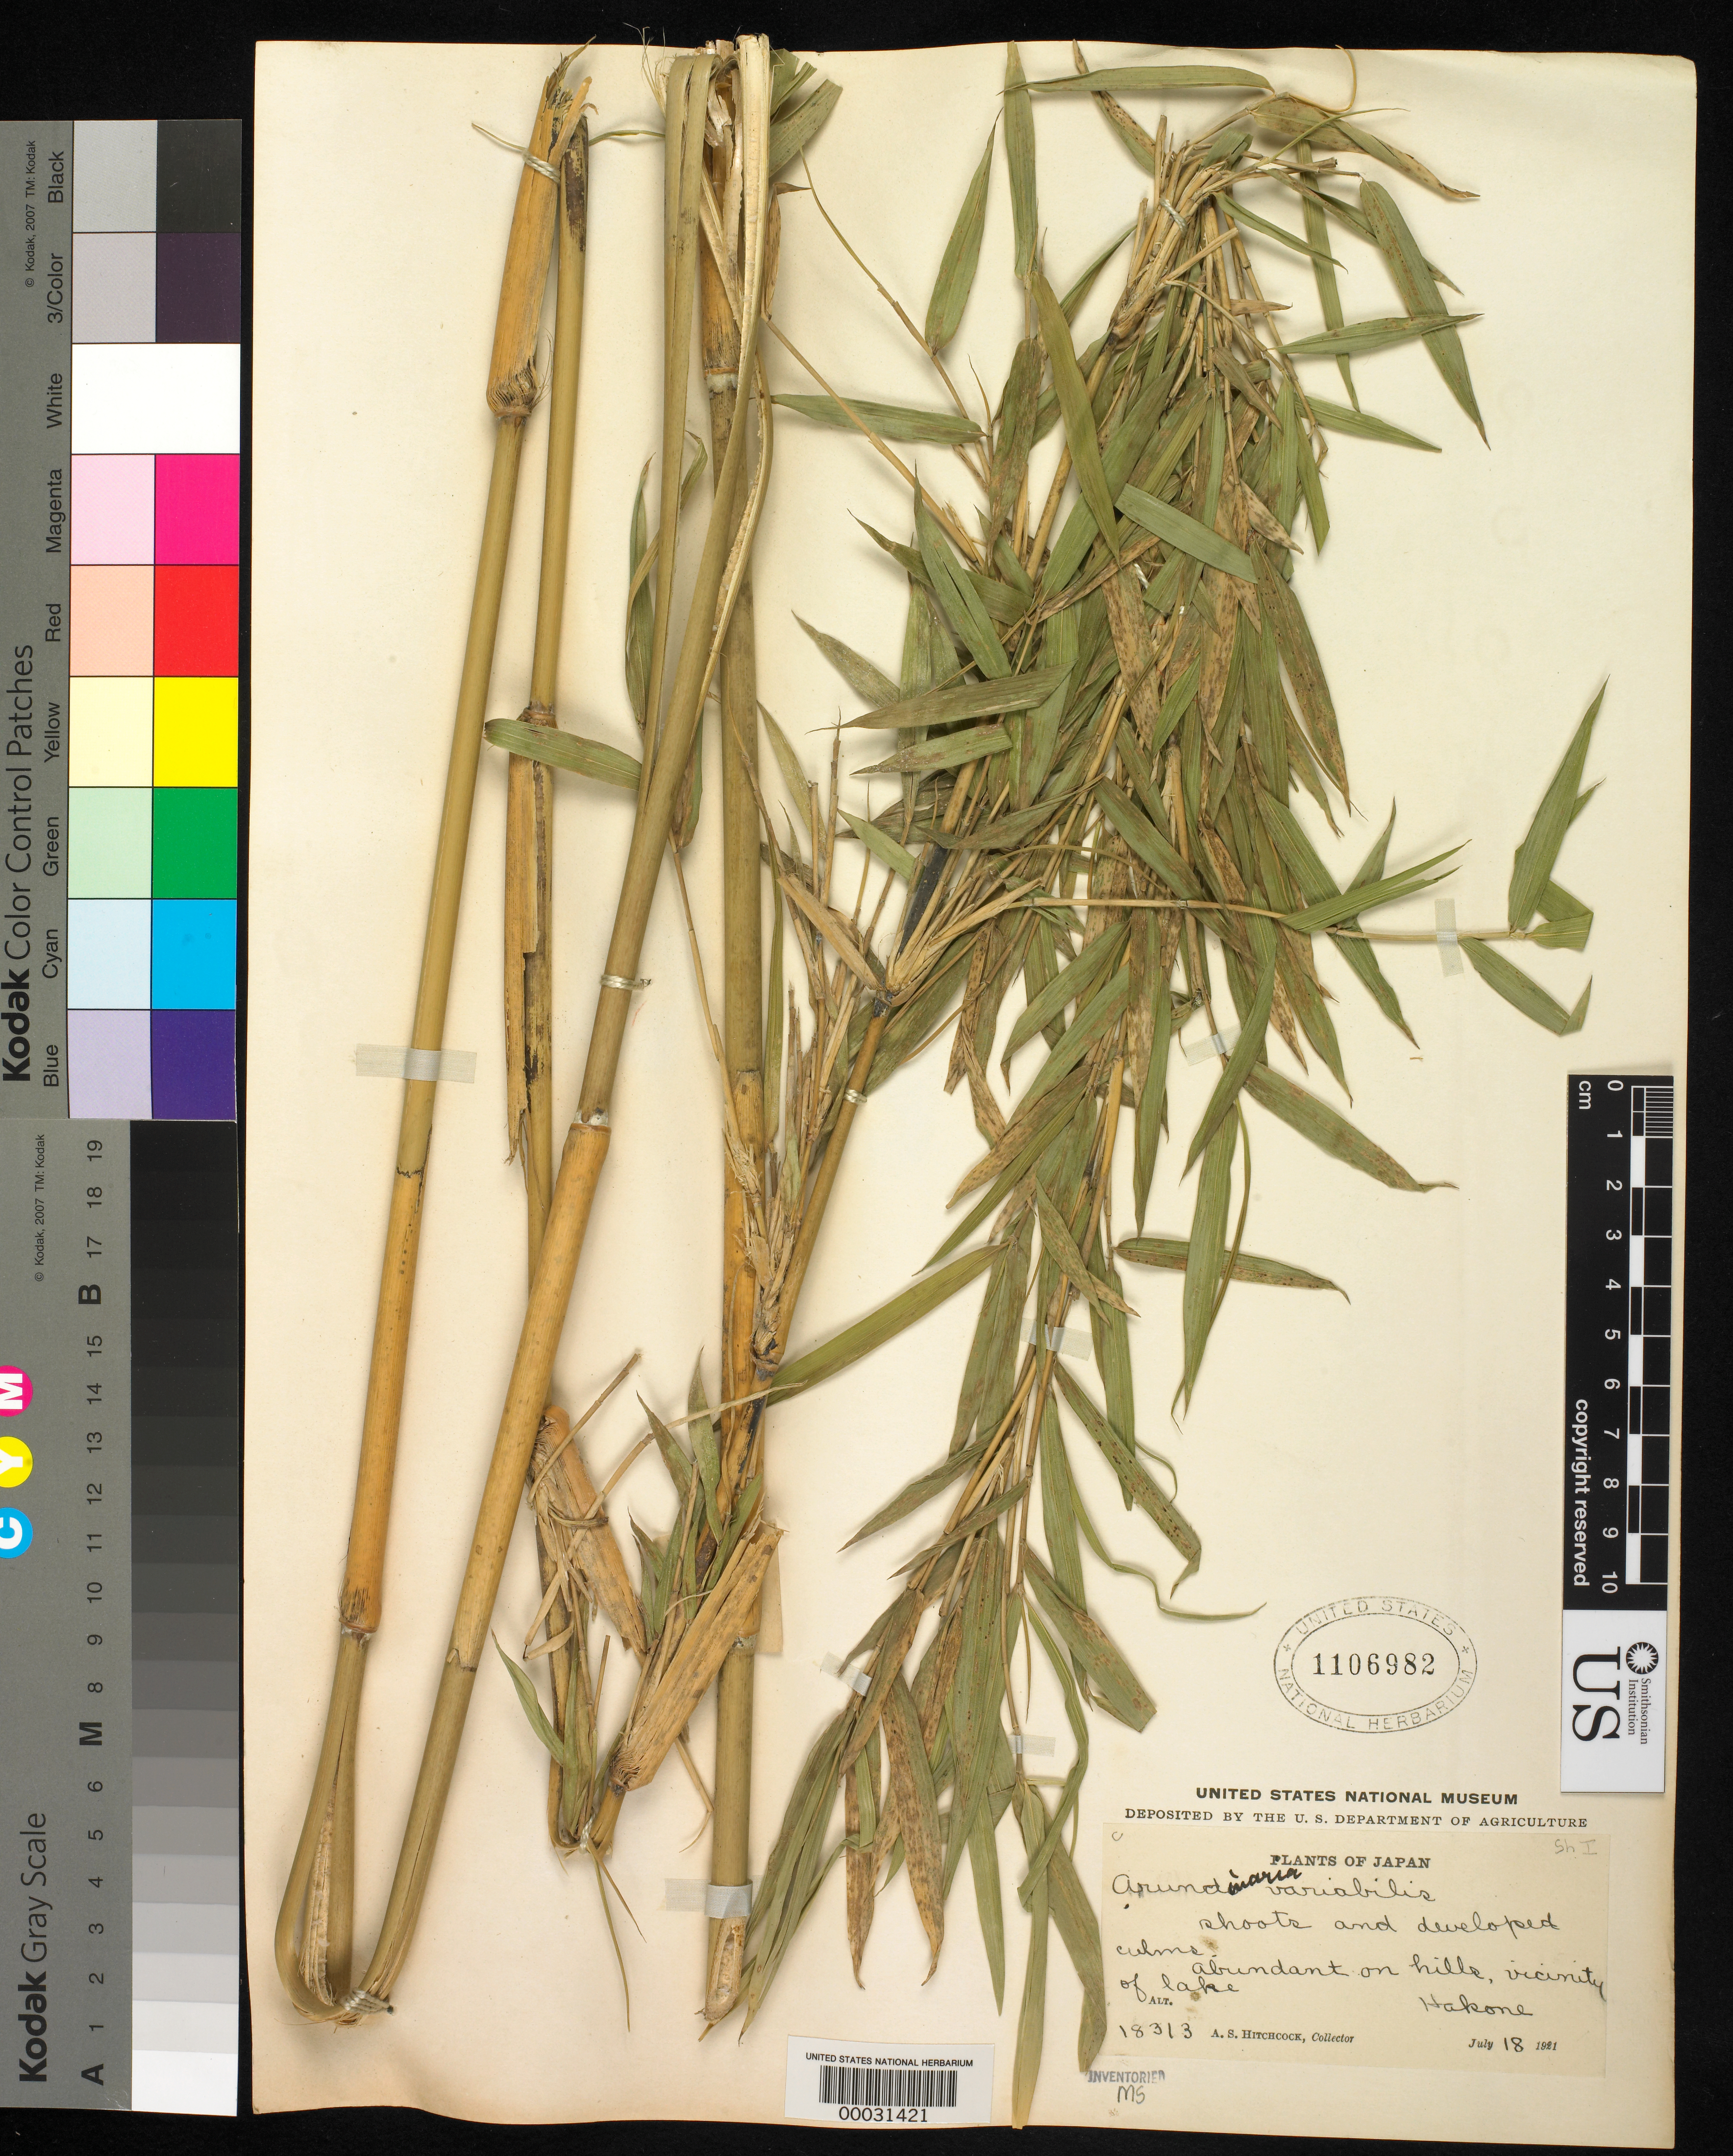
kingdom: Plantae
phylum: Tracheophyta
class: Liliopsida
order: Poales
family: Poaceae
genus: Pleioblastus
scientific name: Pleioblastus fortunei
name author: (Van Houtte) Nakai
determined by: Poaceae Reorganization Project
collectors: A. S. Hitchcock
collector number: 18313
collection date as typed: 18 Jul 1921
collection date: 1921-07-18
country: Japan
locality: Hakone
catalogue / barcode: US 1106982